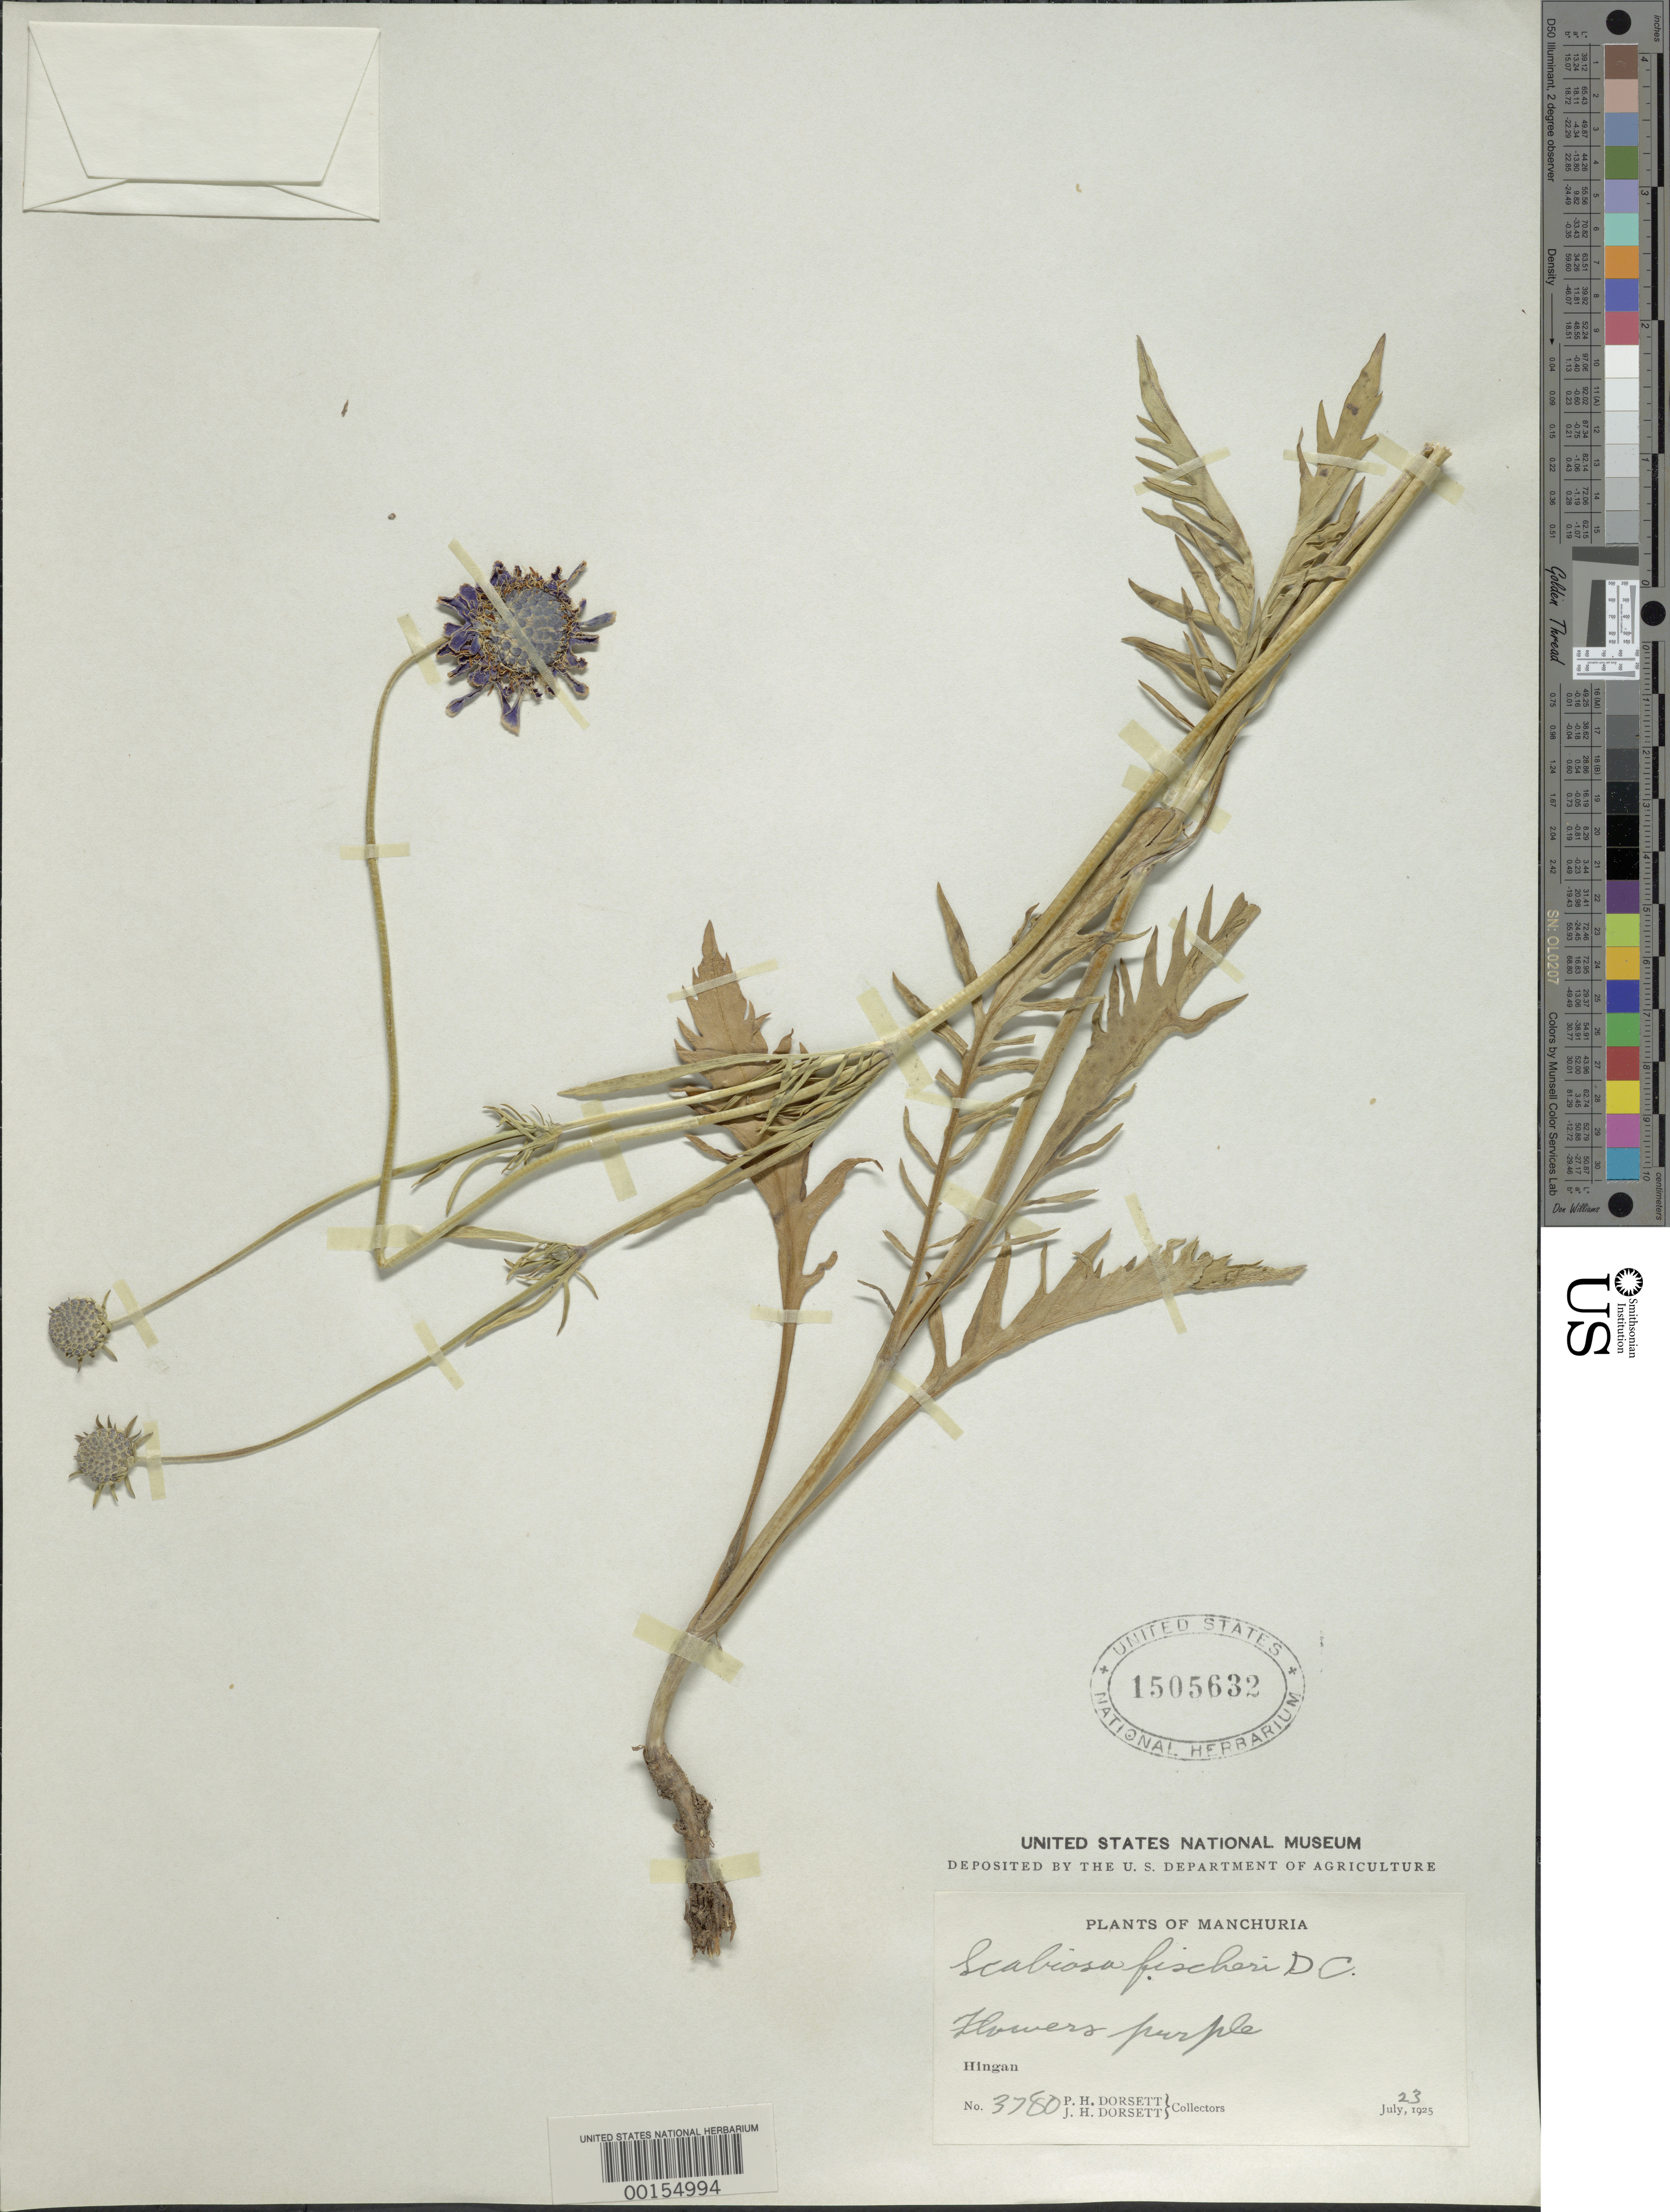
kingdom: Plantae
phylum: Tracheophyta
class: Magnoliopsida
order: Dipsacales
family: Caprifoliaceae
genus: Scabiosa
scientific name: Scabiosa fischerii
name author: DC.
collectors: P. H. Dorsett & J. Dorsett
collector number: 3780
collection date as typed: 23 Jul 1925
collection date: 1925-07-23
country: China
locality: Manchuria, Hingan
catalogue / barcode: US 1505632